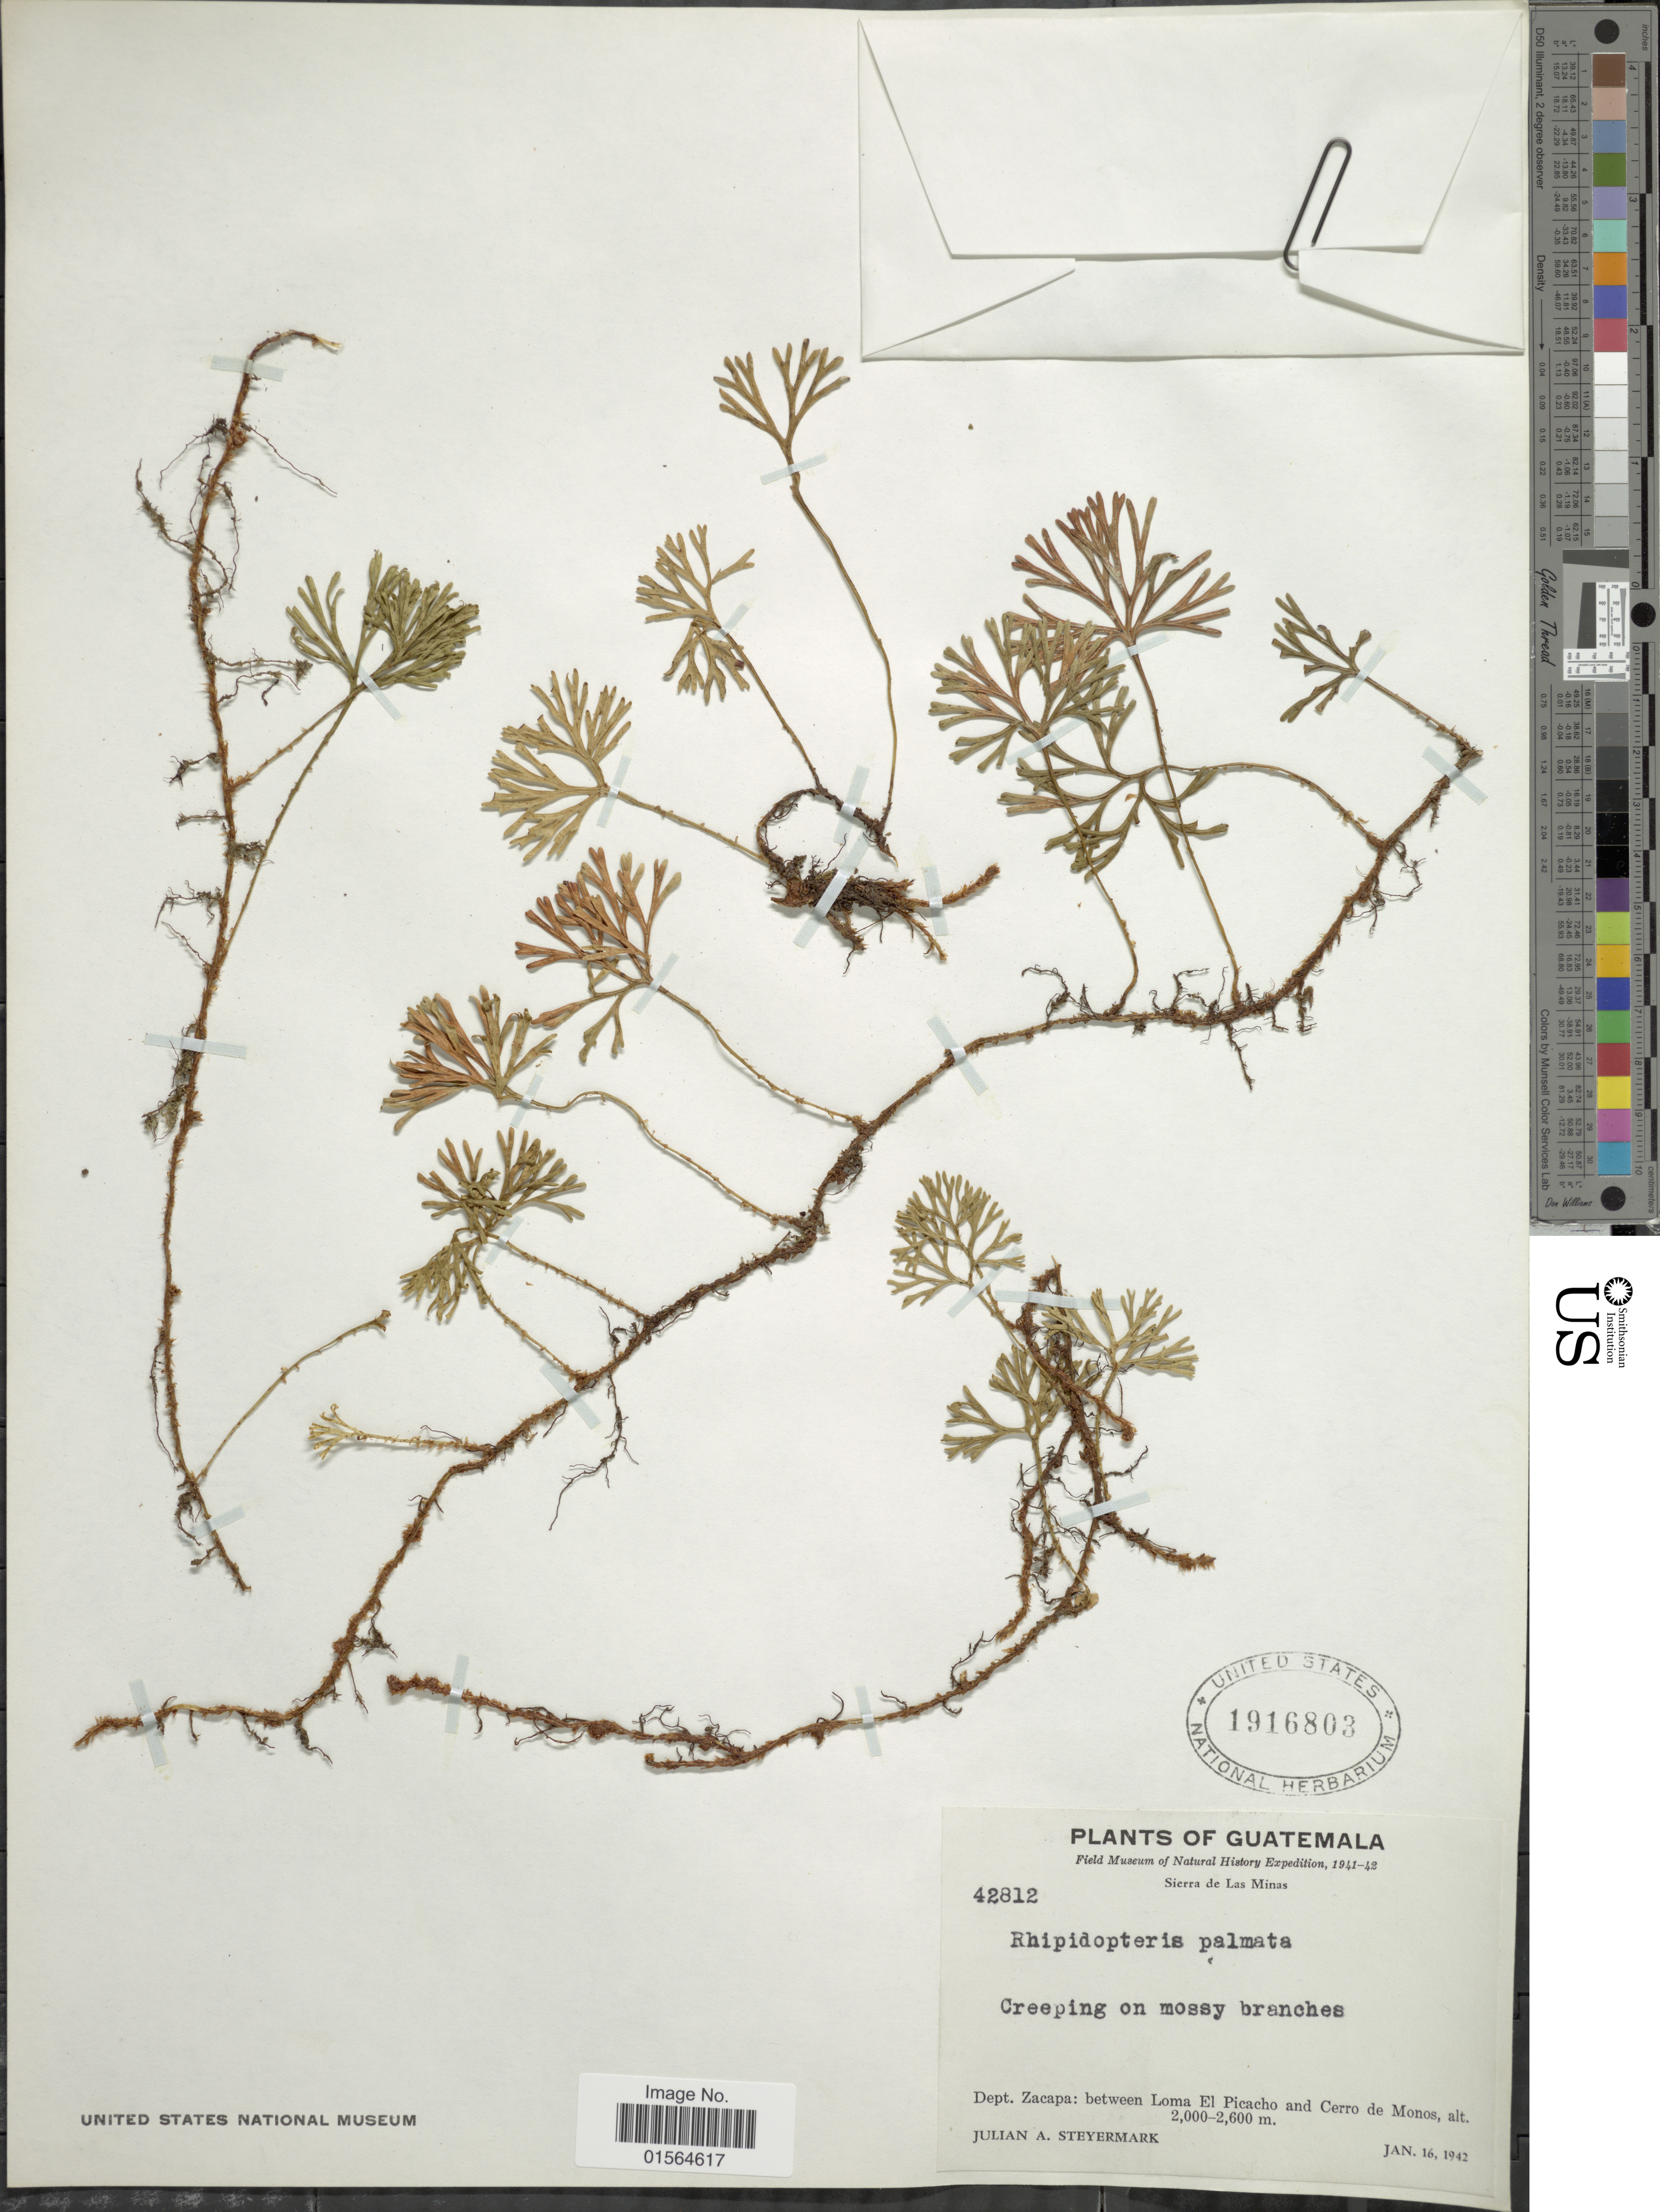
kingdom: Plantae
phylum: Tracheophyta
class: Polypodiopsida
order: Polypodiales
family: Dryopteridaceae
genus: Elaphoglossum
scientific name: Elaphoglossum peltatum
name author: (Sw.) Urb.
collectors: J. Steyermark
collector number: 42812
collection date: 1942-01-16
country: Guatemala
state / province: Zacapa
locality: Sierra de Las Minas, between Loma El Picacho and Cerro de Monos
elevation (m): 2000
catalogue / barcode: US 1916803